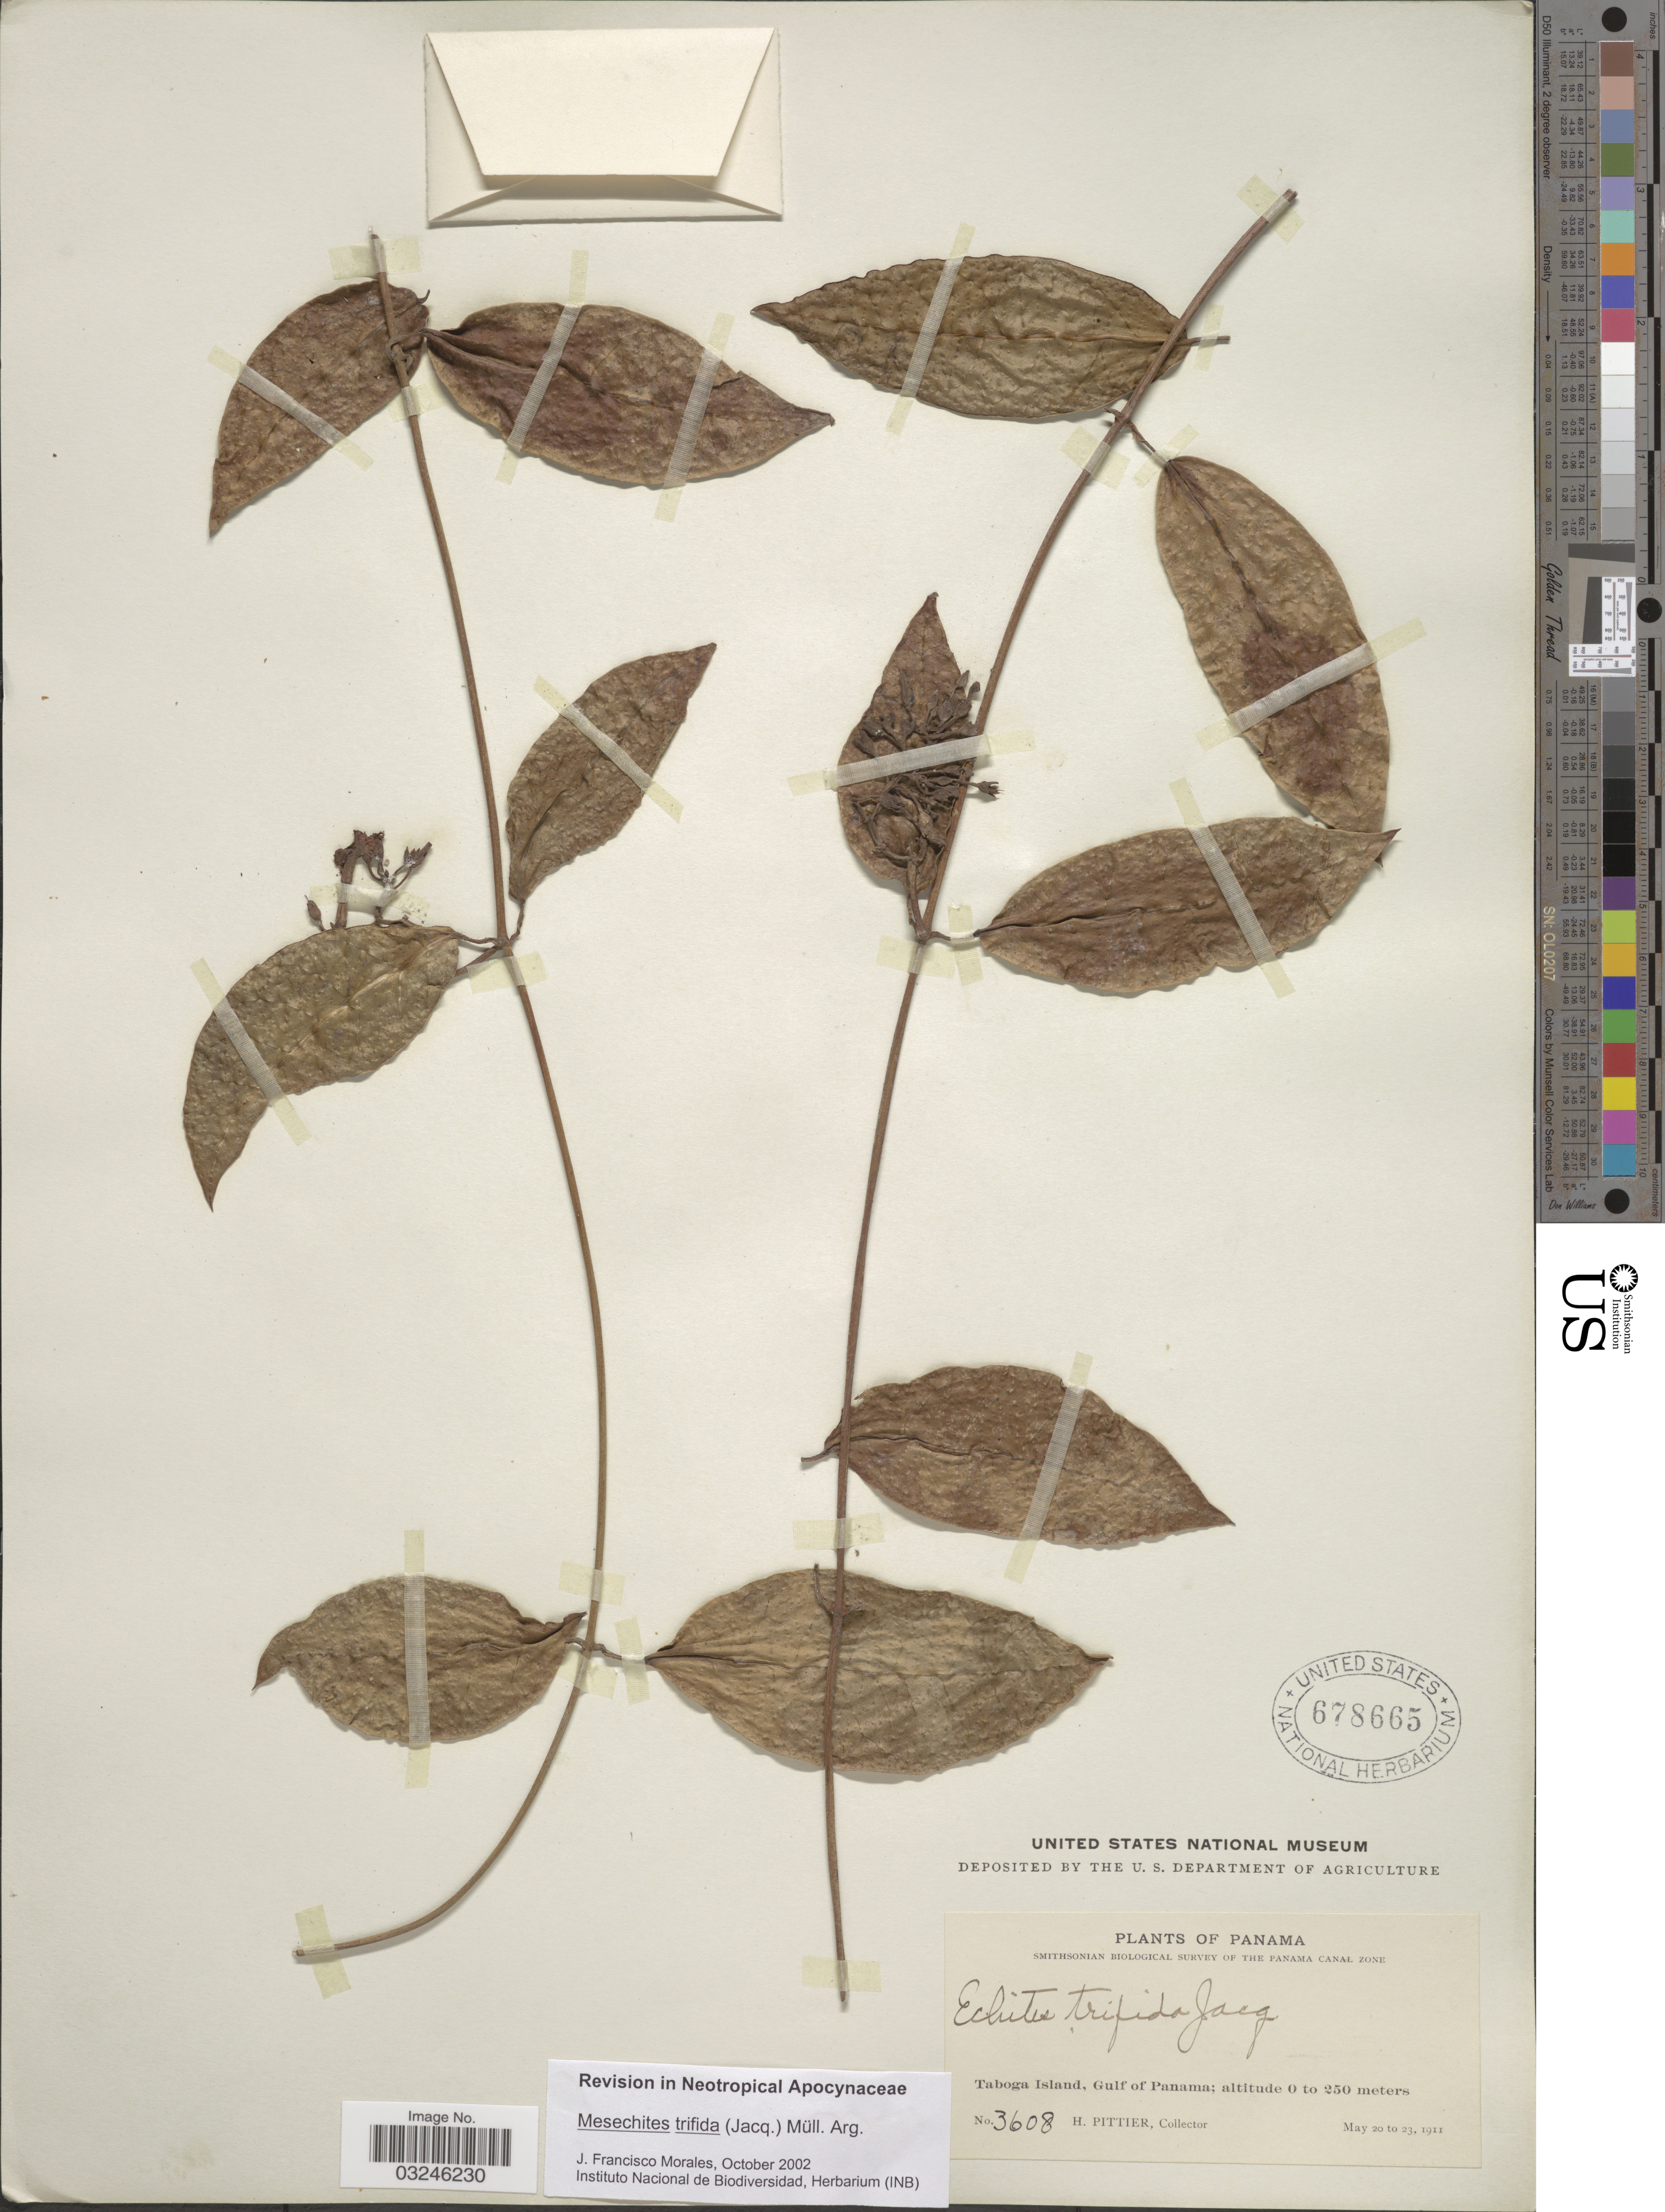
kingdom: Plantae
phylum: Tracheophyta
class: Magnoliopsida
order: Gentianales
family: Apocynaceae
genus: Mesechites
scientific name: Mesechites trifidus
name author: (Jacq.) Müll. Arg.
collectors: H. F. Pittier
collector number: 3608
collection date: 1911-05-20/1911-05-23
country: Panama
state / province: Panamá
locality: Taboga Island, Gulf of Panama.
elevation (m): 0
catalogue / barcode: US 678665